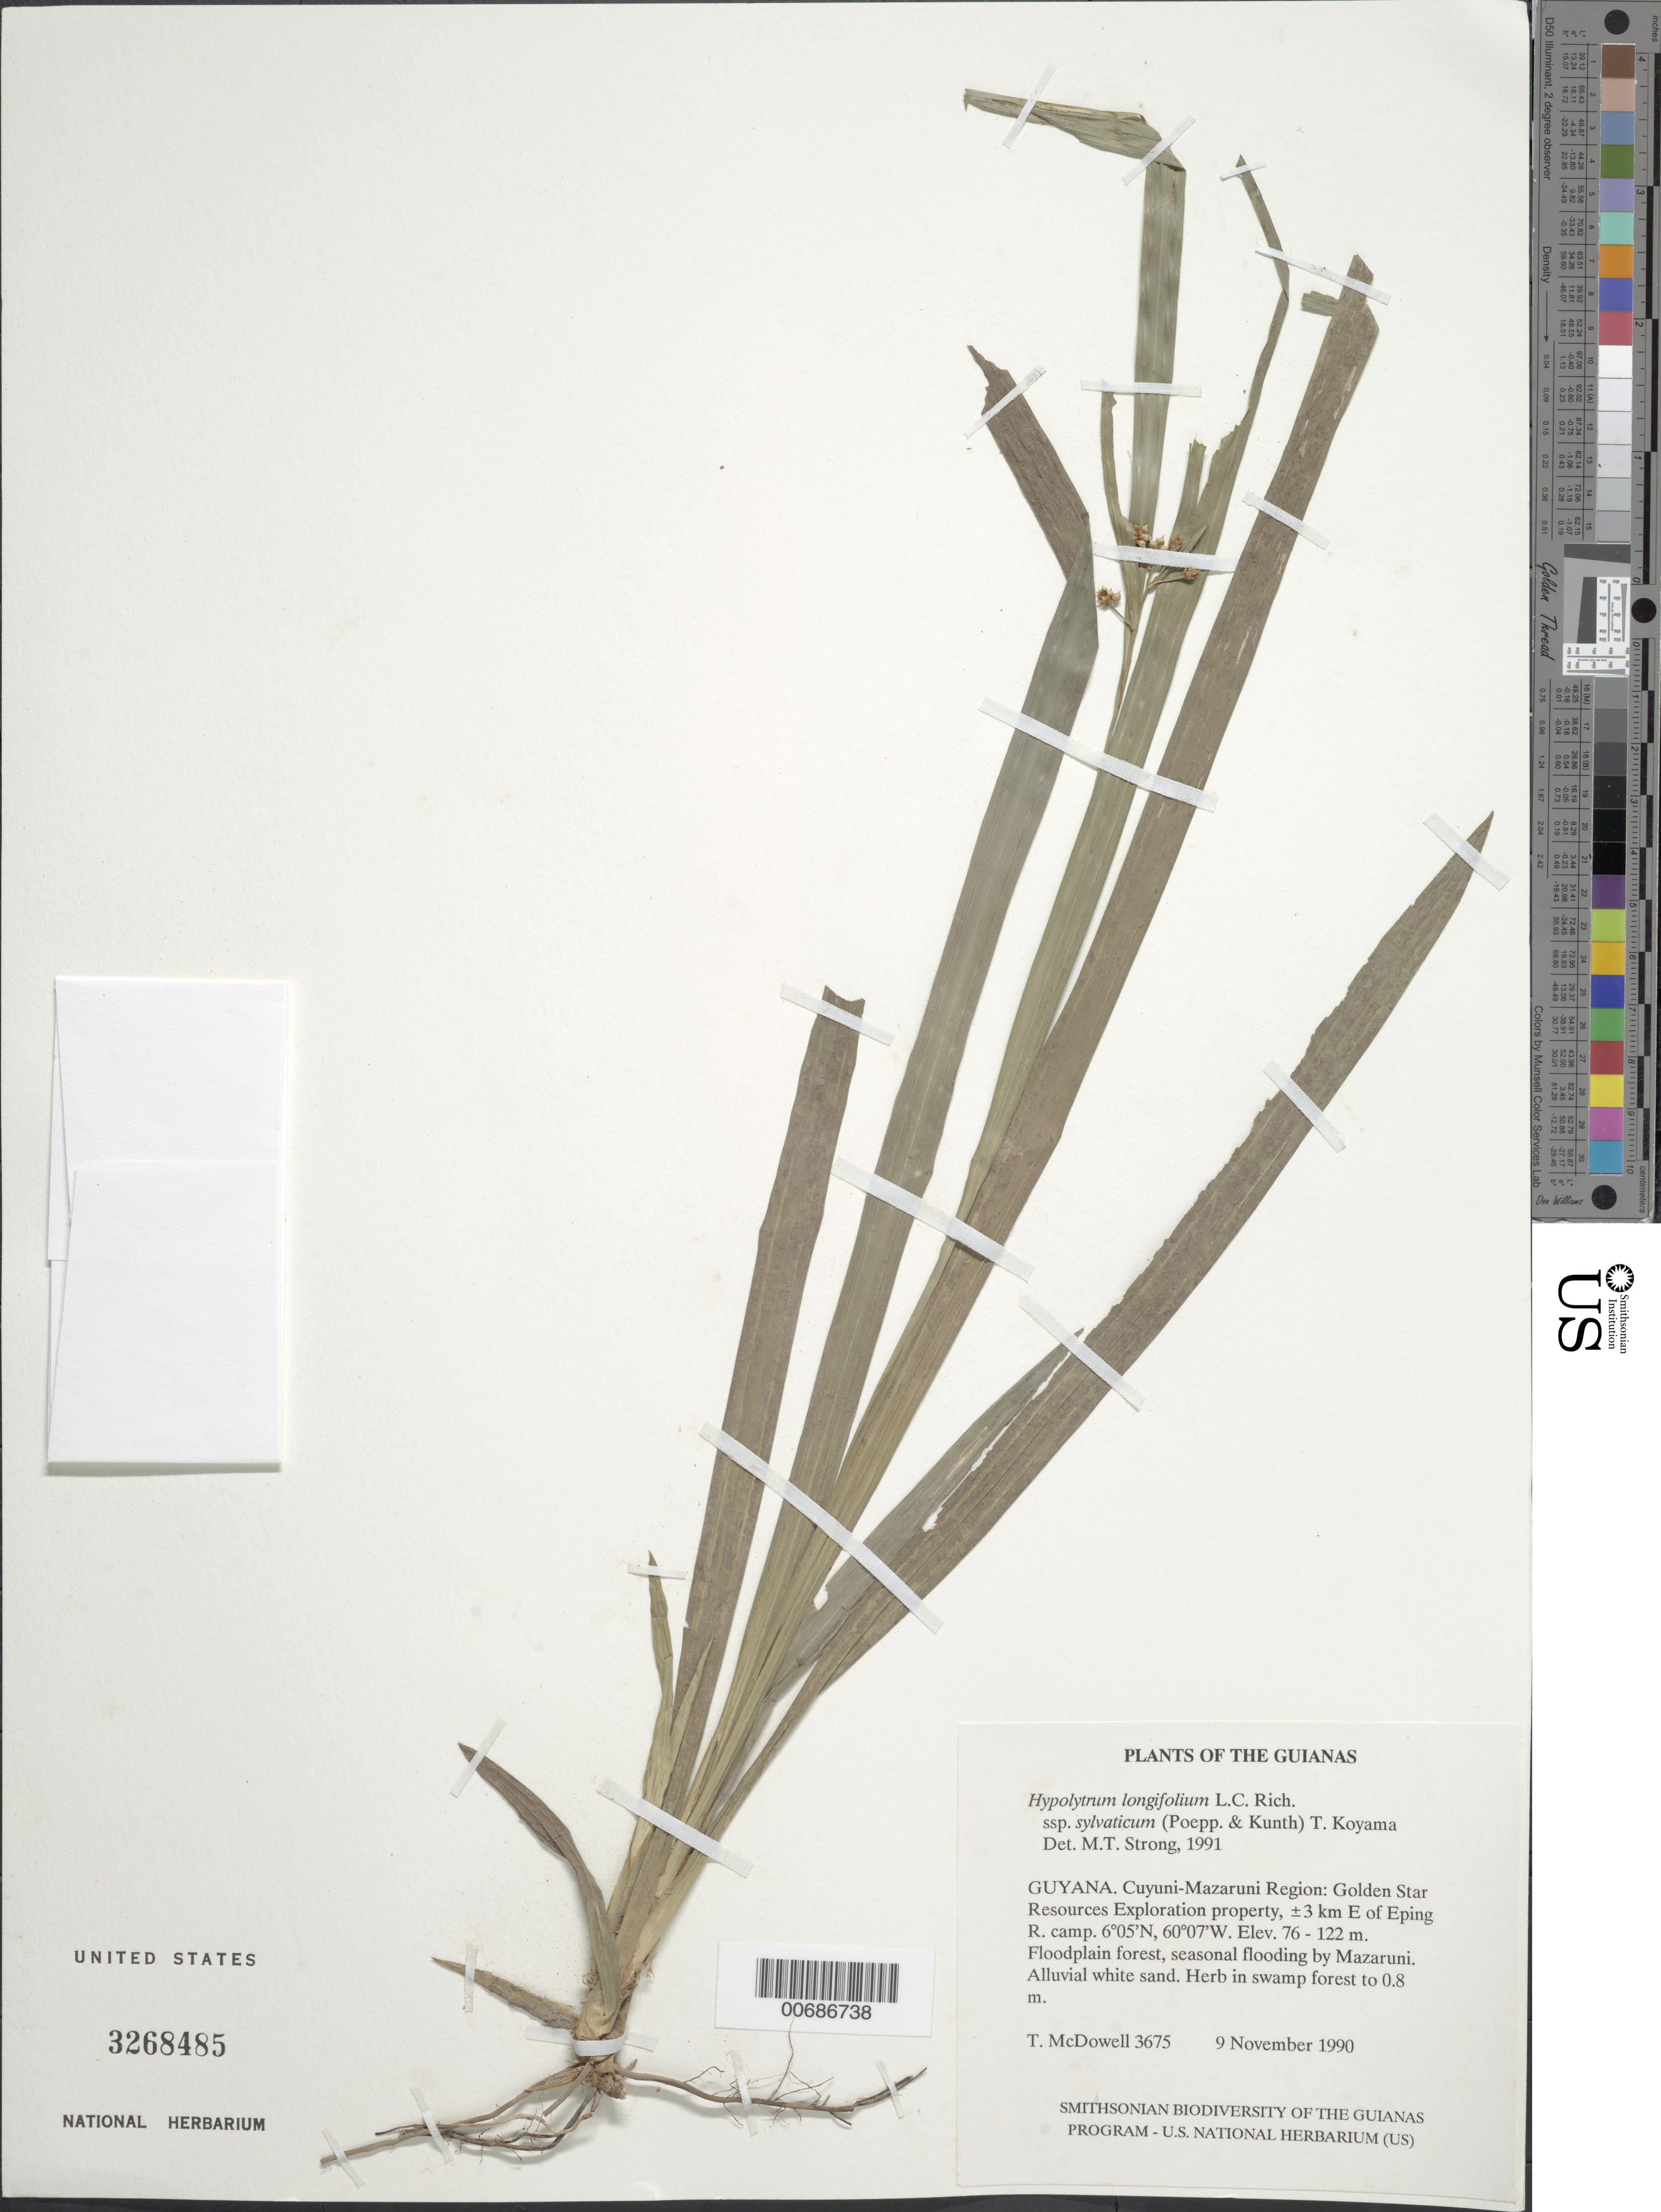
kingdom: Plantae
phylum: Tracheophyta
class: Liliopsida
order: Poales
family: Cyperaceae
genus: Hypolytrum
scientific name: Hypolytrum longifolium subsp. sylvaticum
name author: (Poepp. ex Kunth) T. Koyama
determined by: Strong, M. T., (US), Smithsonian Institution - National Museum of Natural History (UNITED STATES)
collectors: T. McDowell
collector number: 3675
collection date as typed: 9 November 1990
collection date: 1990-11-09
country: Guyana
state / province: Cuyuni-Mazaruni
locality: Golden Star Resources Exploration property, ±3 km E of Eping R. camp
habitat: Floodplain forest, seasonal flooding by Mazaruni River. Alluvial white sand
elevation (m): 76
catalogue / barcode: US 3268485